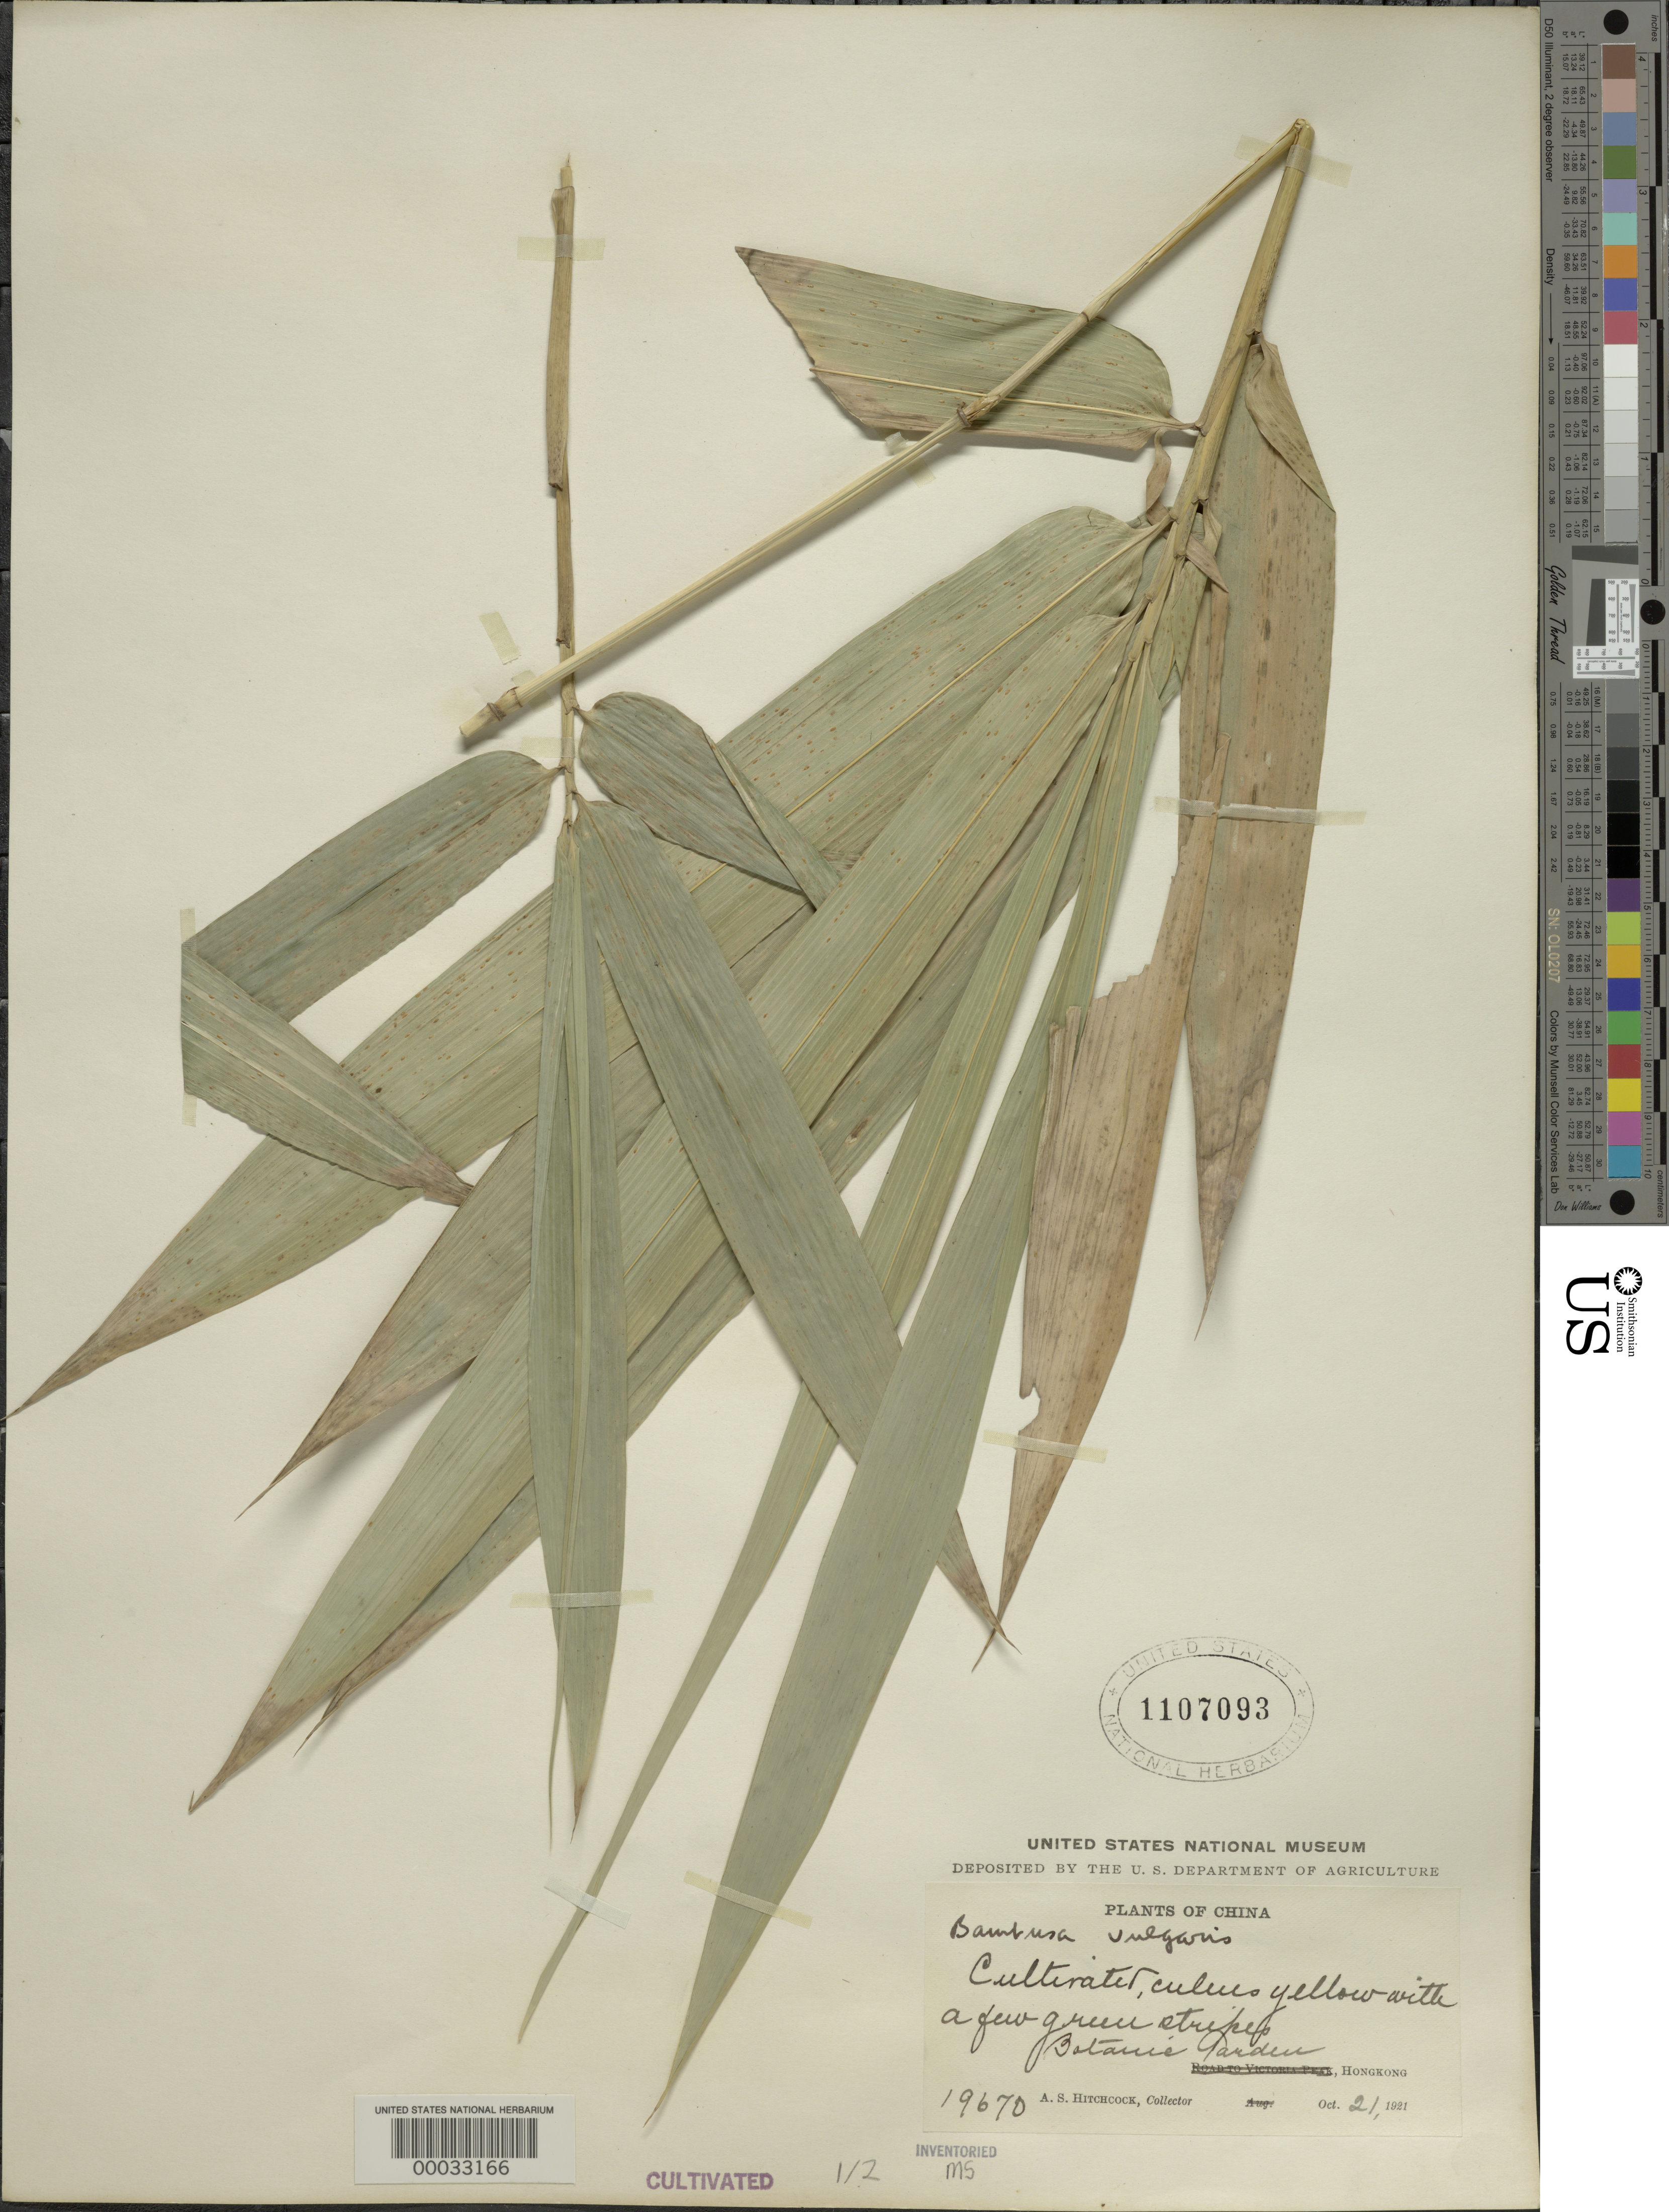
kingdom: Plantae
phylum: Tracheophyta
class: Liliopsida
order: Poales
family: Poaceae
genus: Bambusa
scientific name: Bambusa vulgaris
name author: Schrad. ex J.C. Wendl.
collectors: A. S. Hitchcock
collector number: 19670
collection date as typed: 21 Oct 1921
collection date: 1921-10-21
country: China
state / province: Hong Kong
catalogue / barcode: US 1107093